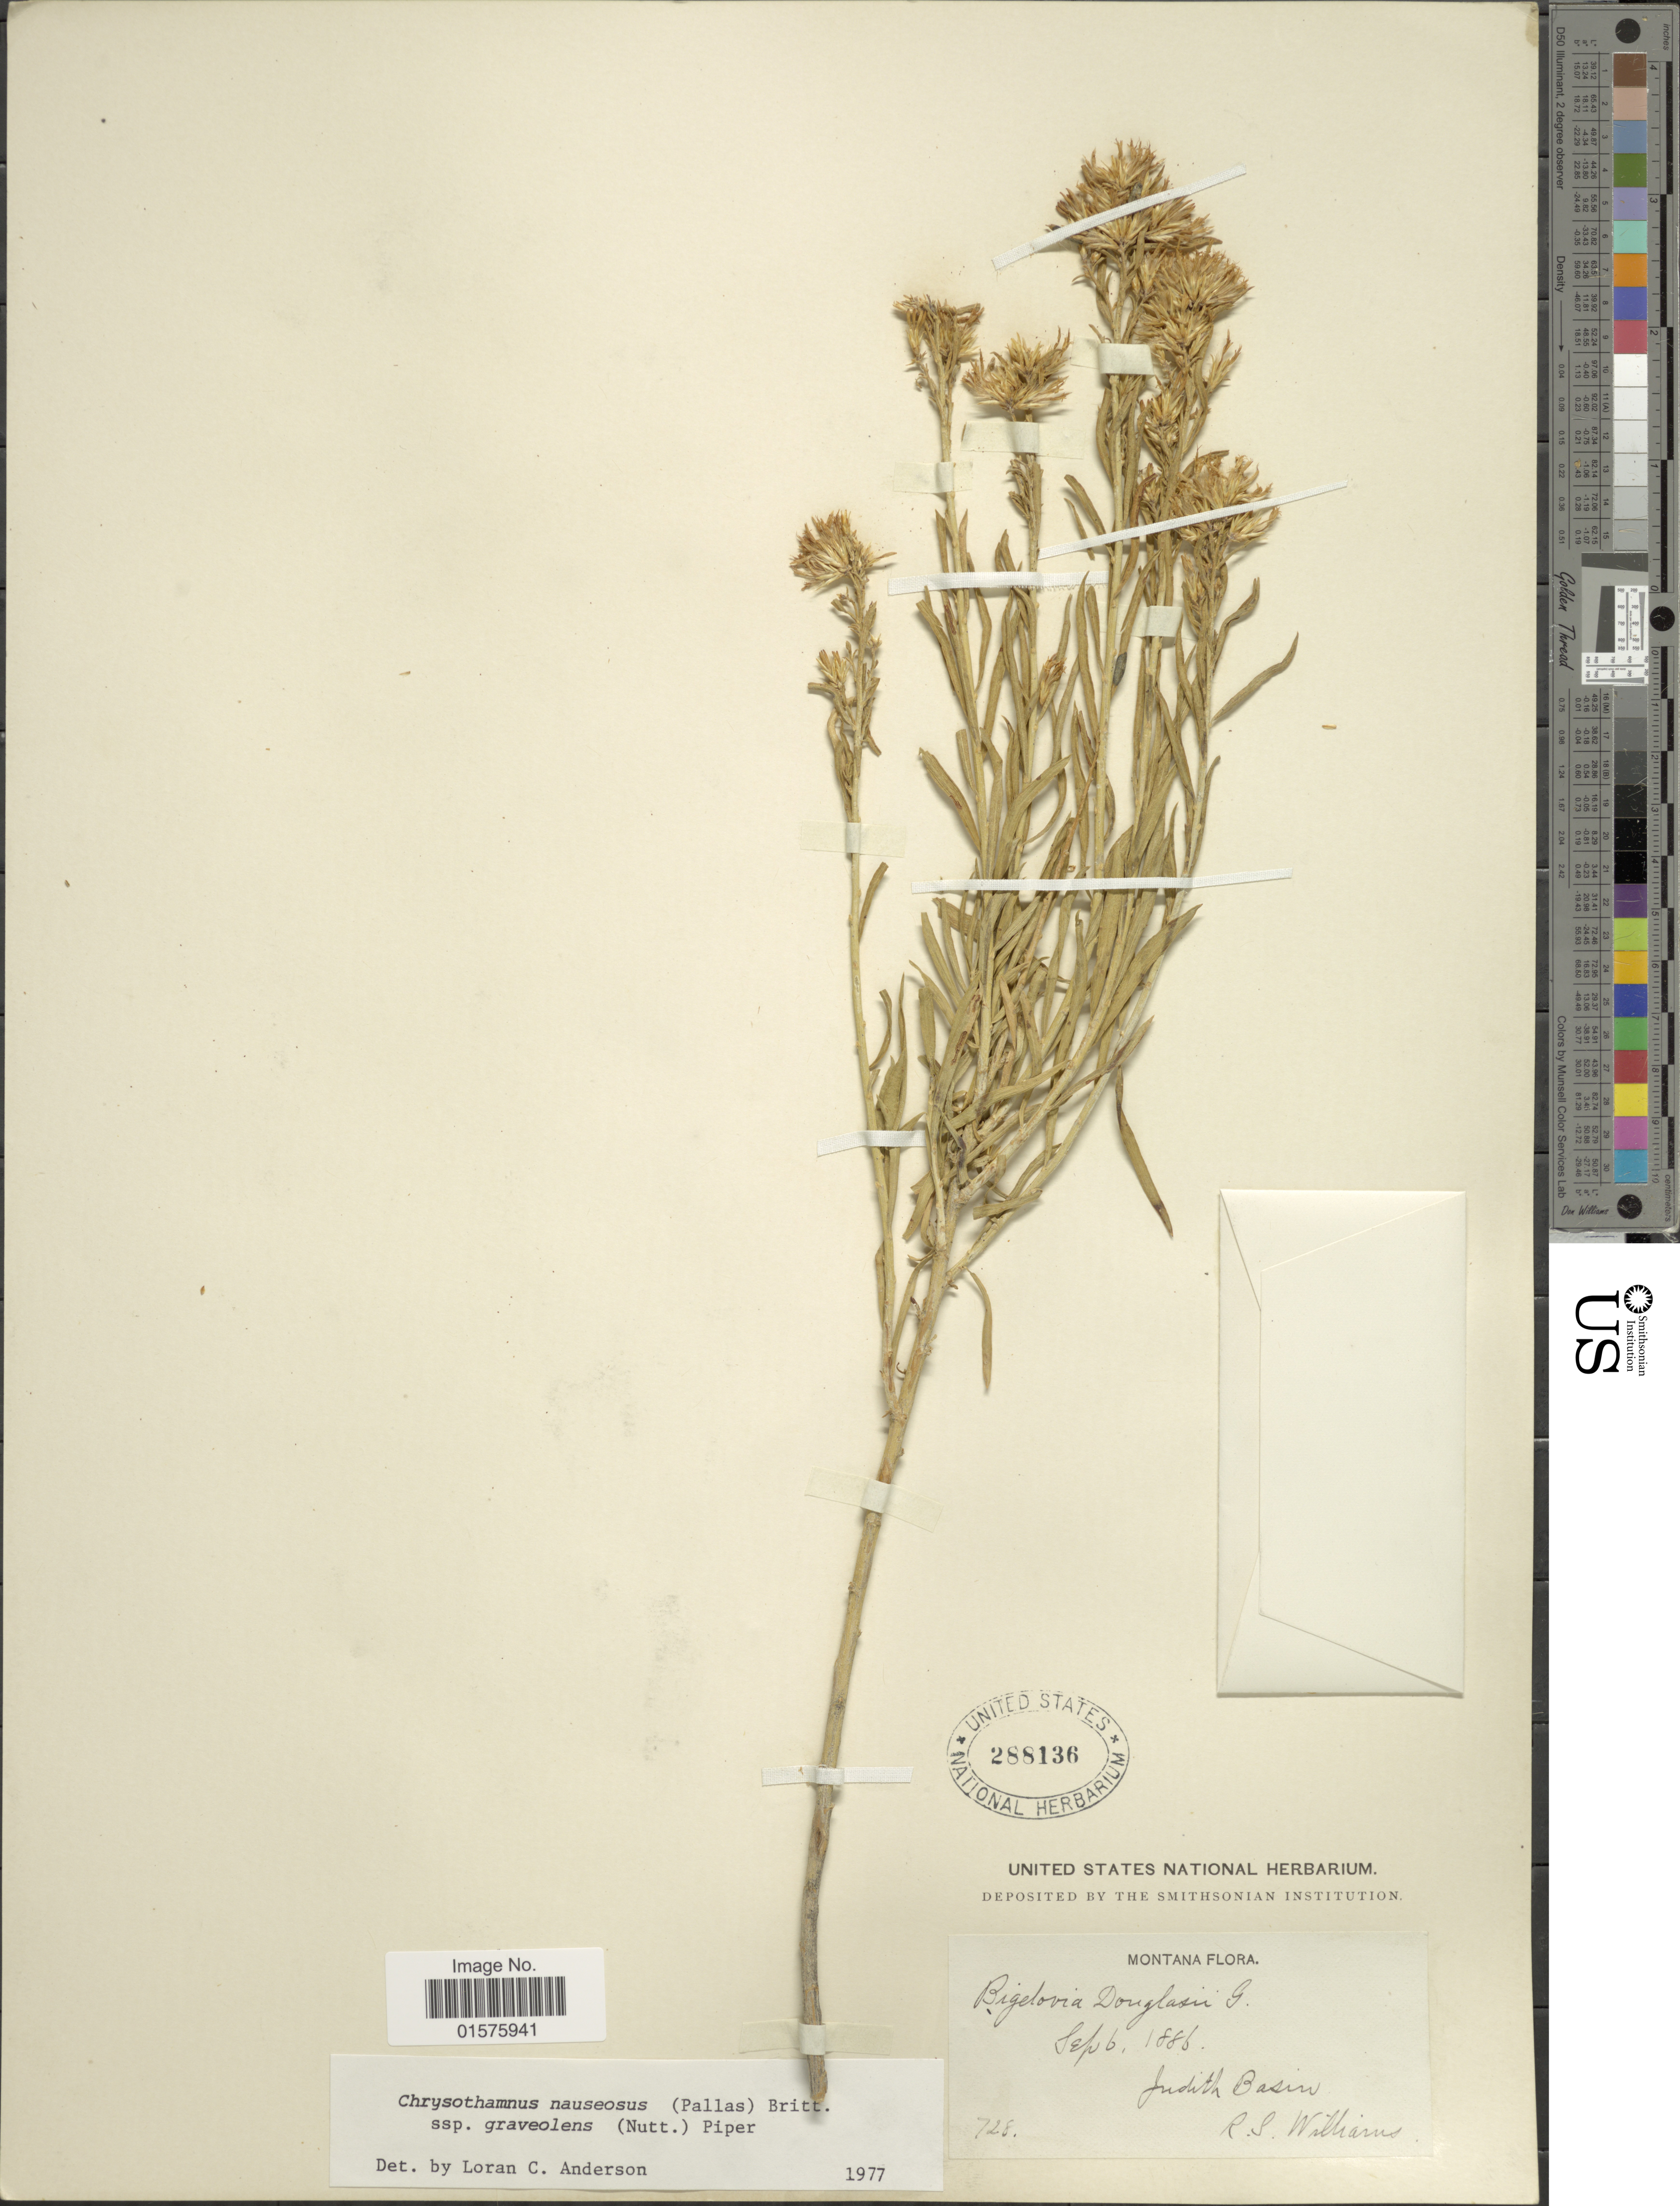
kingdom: Plantae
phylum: Tracheophyta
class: Magnoliopsida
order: Asterales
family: Asteraceae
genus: Ericameria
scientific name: Ericameria nauseosa var. graveolens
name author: (Nutt.) Reveal & Schuyler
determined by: Urbatsch, Lowell E., Curator (LSU), Louisiana State University (UNITED STATES)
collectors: R. S. Williams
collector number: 728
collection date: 1886-09-06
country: United States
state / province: Montana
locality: Judith Basin.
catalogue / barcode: US 288136